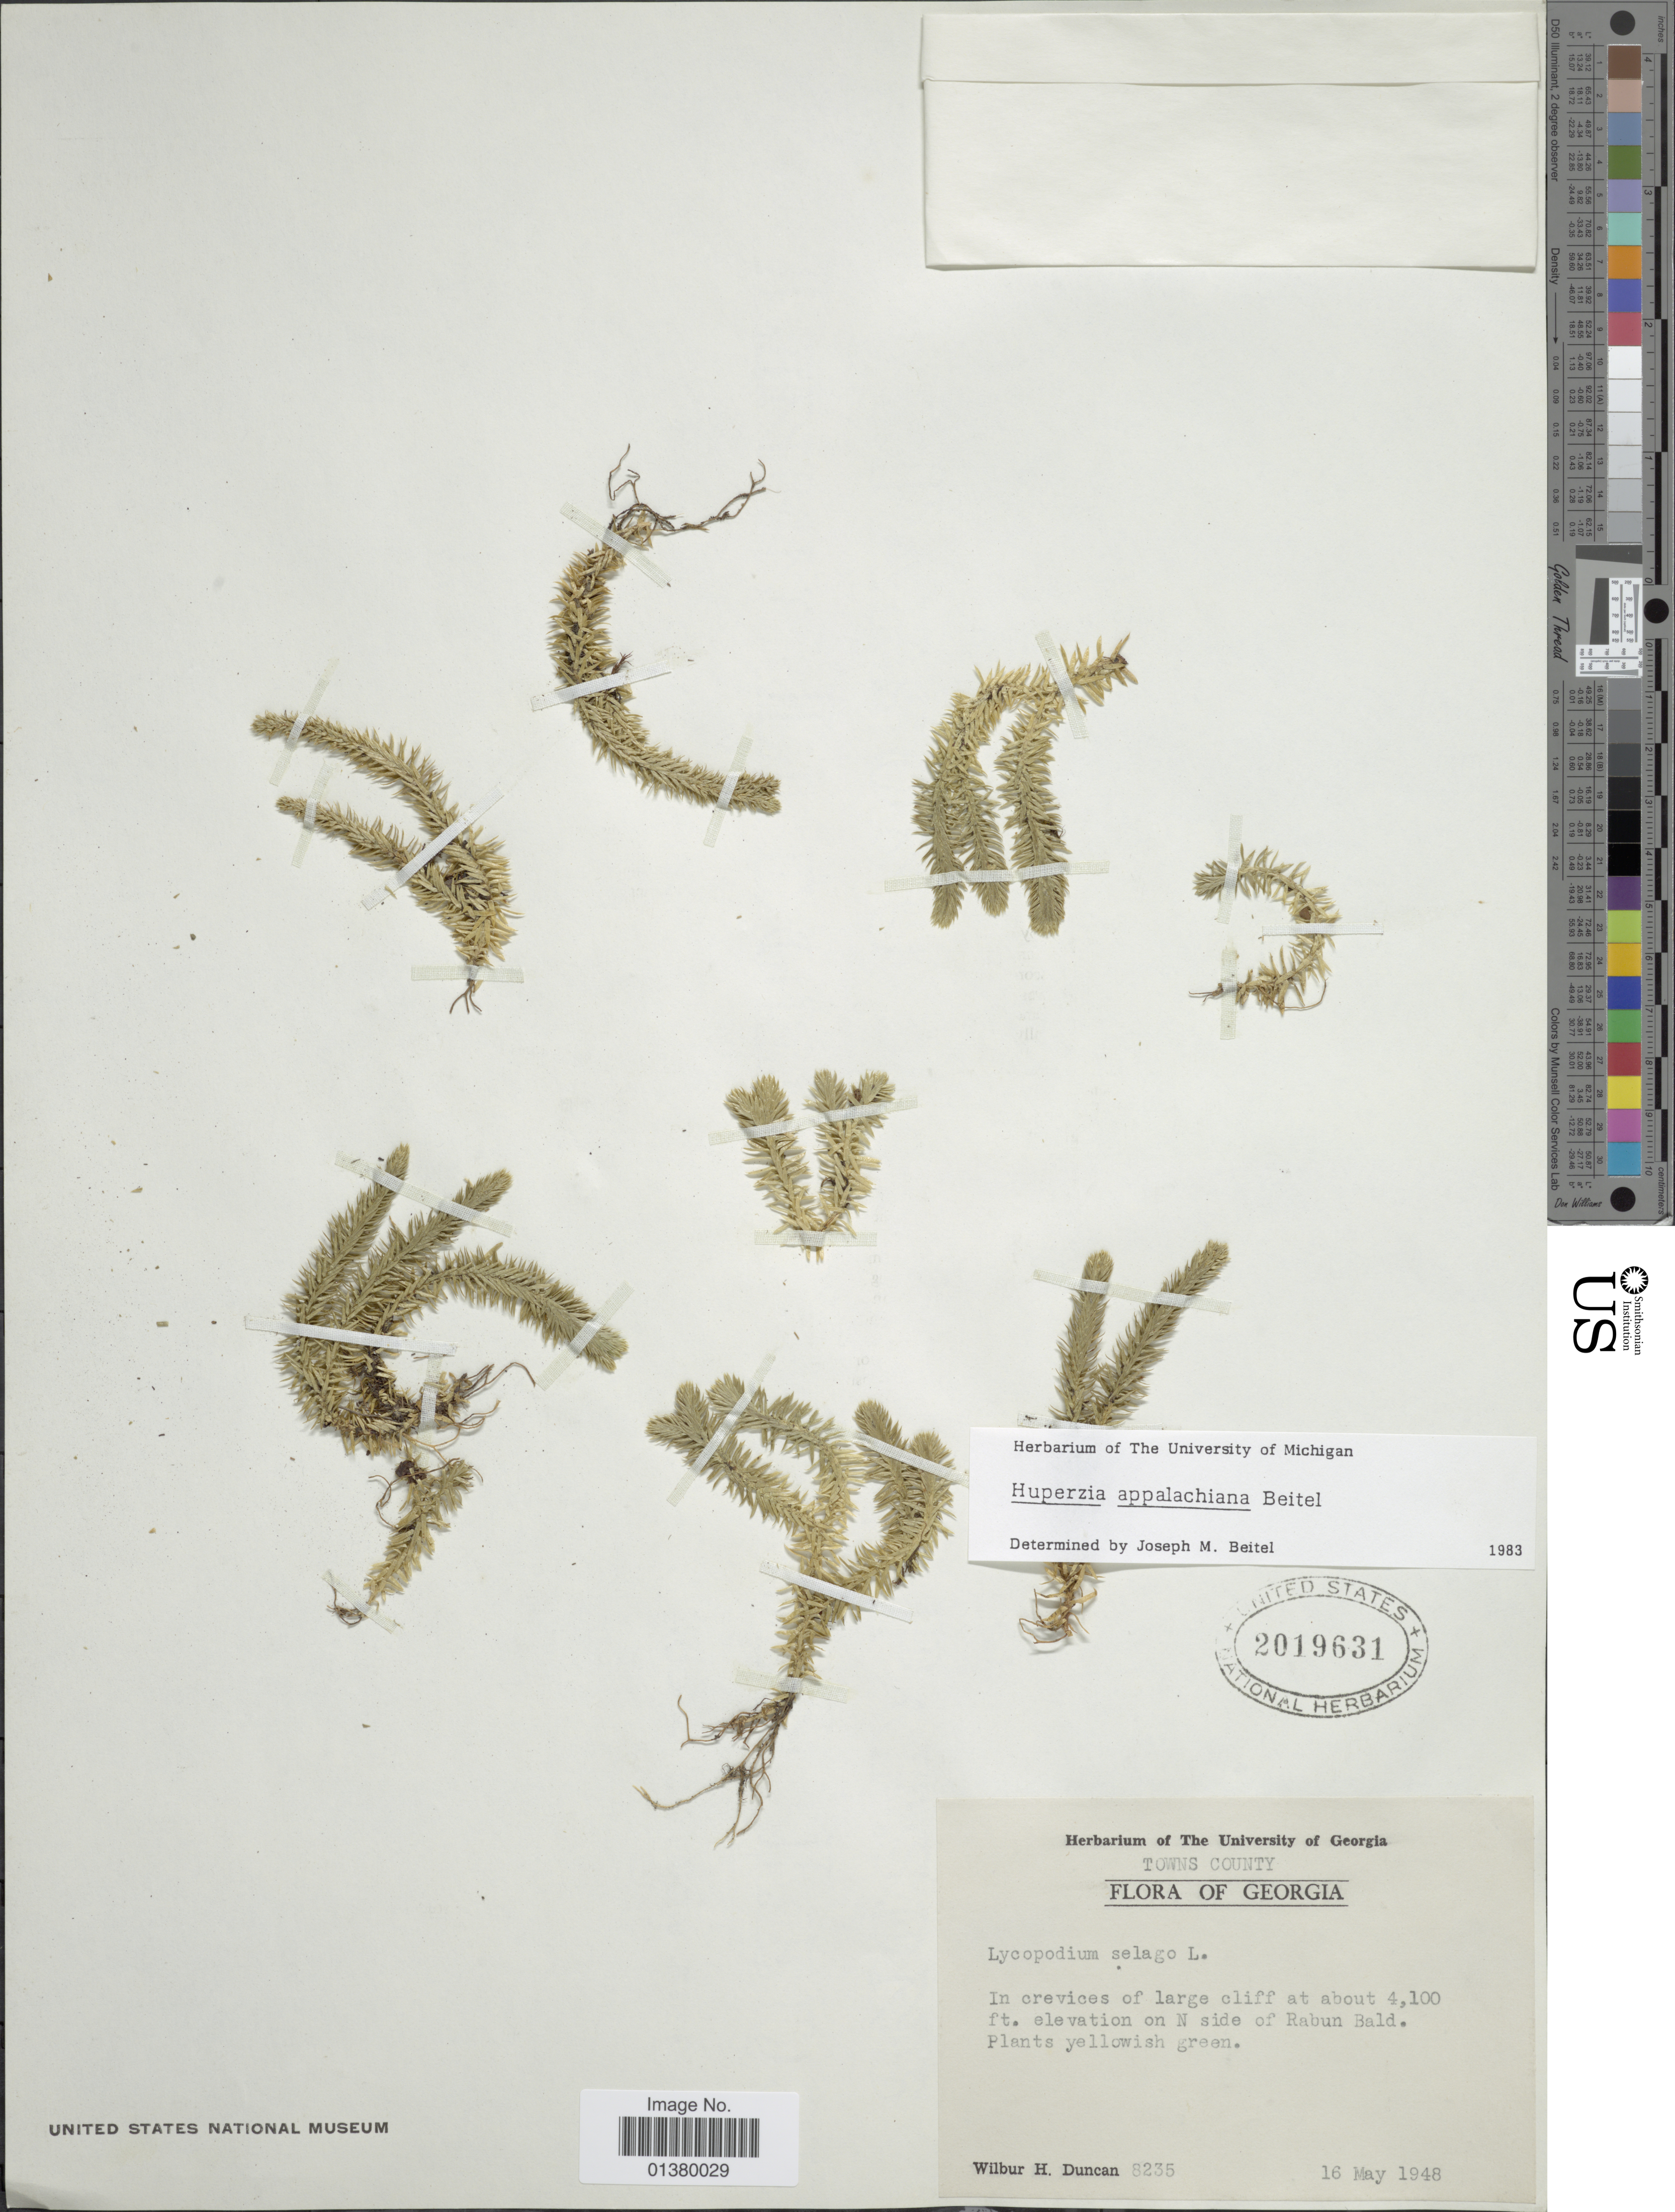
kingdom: Plantae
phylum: Tracheophyta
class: Lycopodiopsida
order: Lycopodiales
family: Lycopodiaceae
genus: Huperzia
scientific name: Huperzia appalachiana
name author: Beitel & Mickel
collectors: W. H. Duncan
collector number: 8235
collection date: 1948-05-16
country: United States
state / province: Georgia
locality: Towns County, on N side of Rabun Bald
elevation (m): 1250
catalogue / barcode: US 2019631